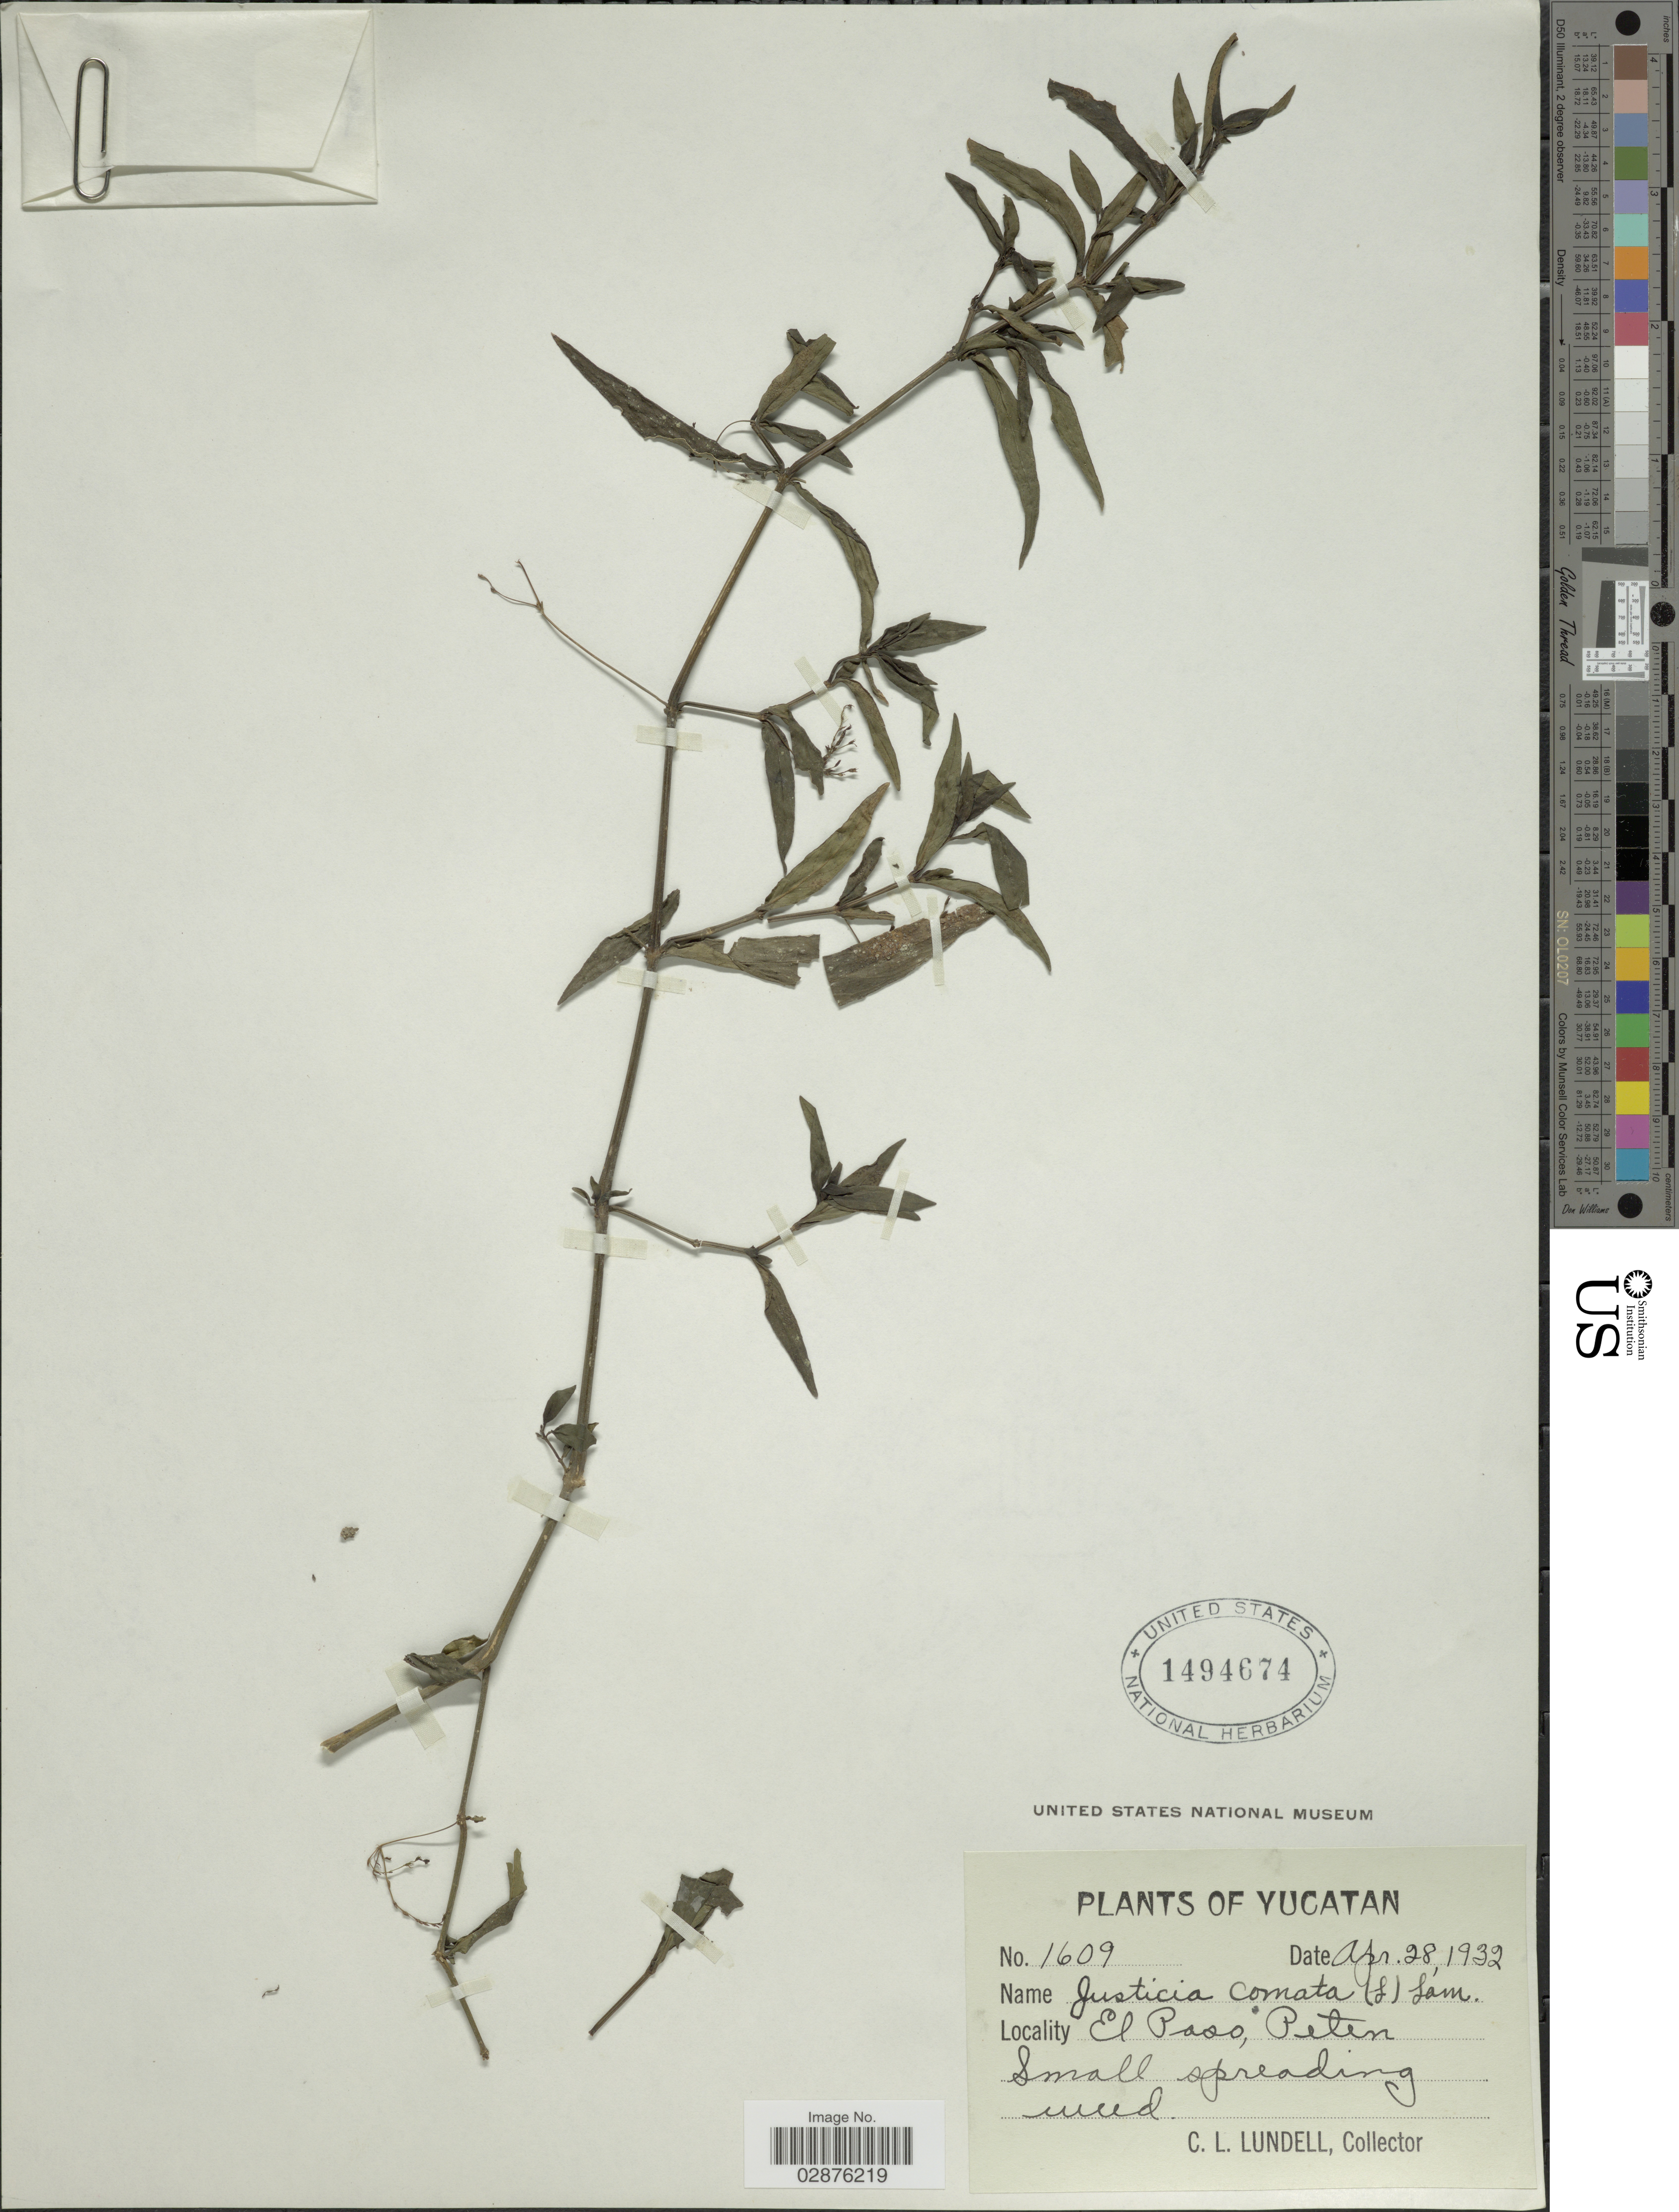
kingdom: Plantae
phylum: Tracheophyta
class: Magnoliopsida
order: Lamiales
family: Acanthaceae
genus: Justicia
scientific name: Justicia comata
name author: (L.) Lam.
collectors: C. L. Lundell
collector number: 1609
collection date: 1932-04-28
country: Guatemala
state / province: El Petén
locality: Yucatan, El Paso, Peten.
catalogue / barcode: US 1494674